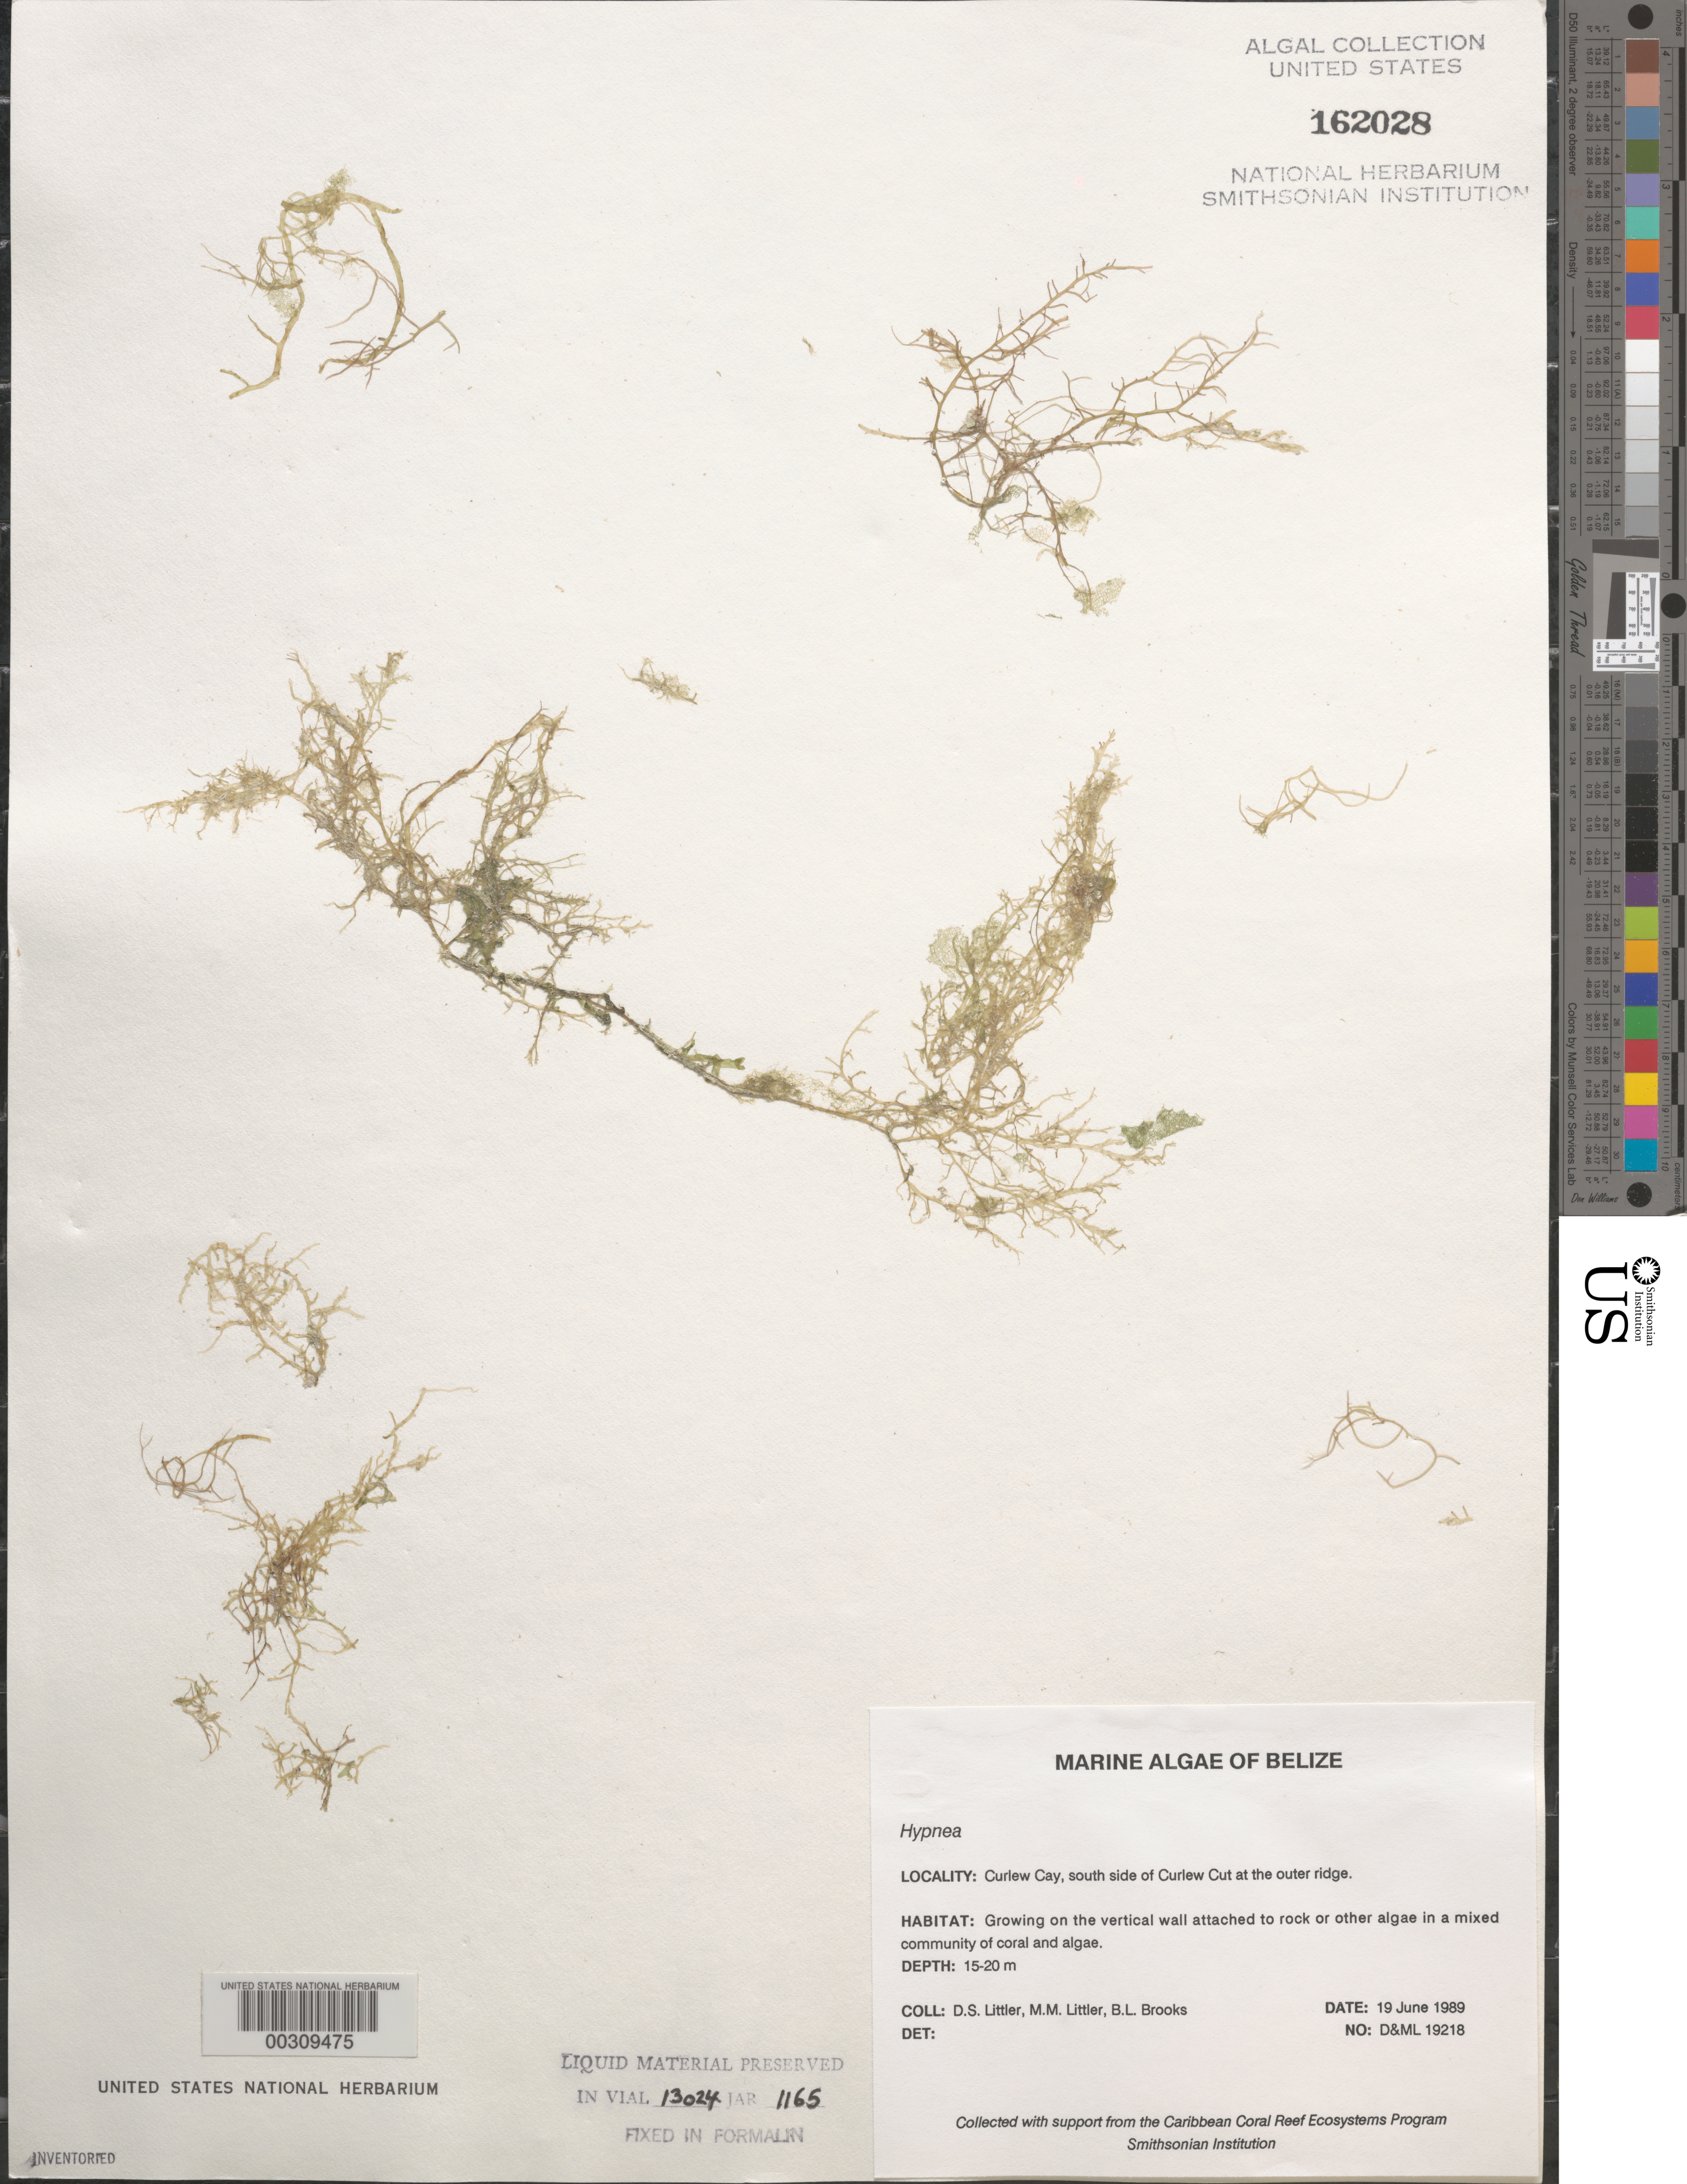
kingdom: Plantae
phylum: Rhodophyta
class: Florideophyceae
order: Gigartinales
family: Cystocloniaceae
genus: Hypnea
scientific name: Hypnea sp.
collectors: D. S. Littler, M. M. Littler & B. Brooks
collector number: D&ML 19218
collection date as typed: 19 Jun 1989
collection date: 1989-06-19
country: Belize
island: Curlew Cay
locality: Curlew Cut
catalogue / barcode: US 162028